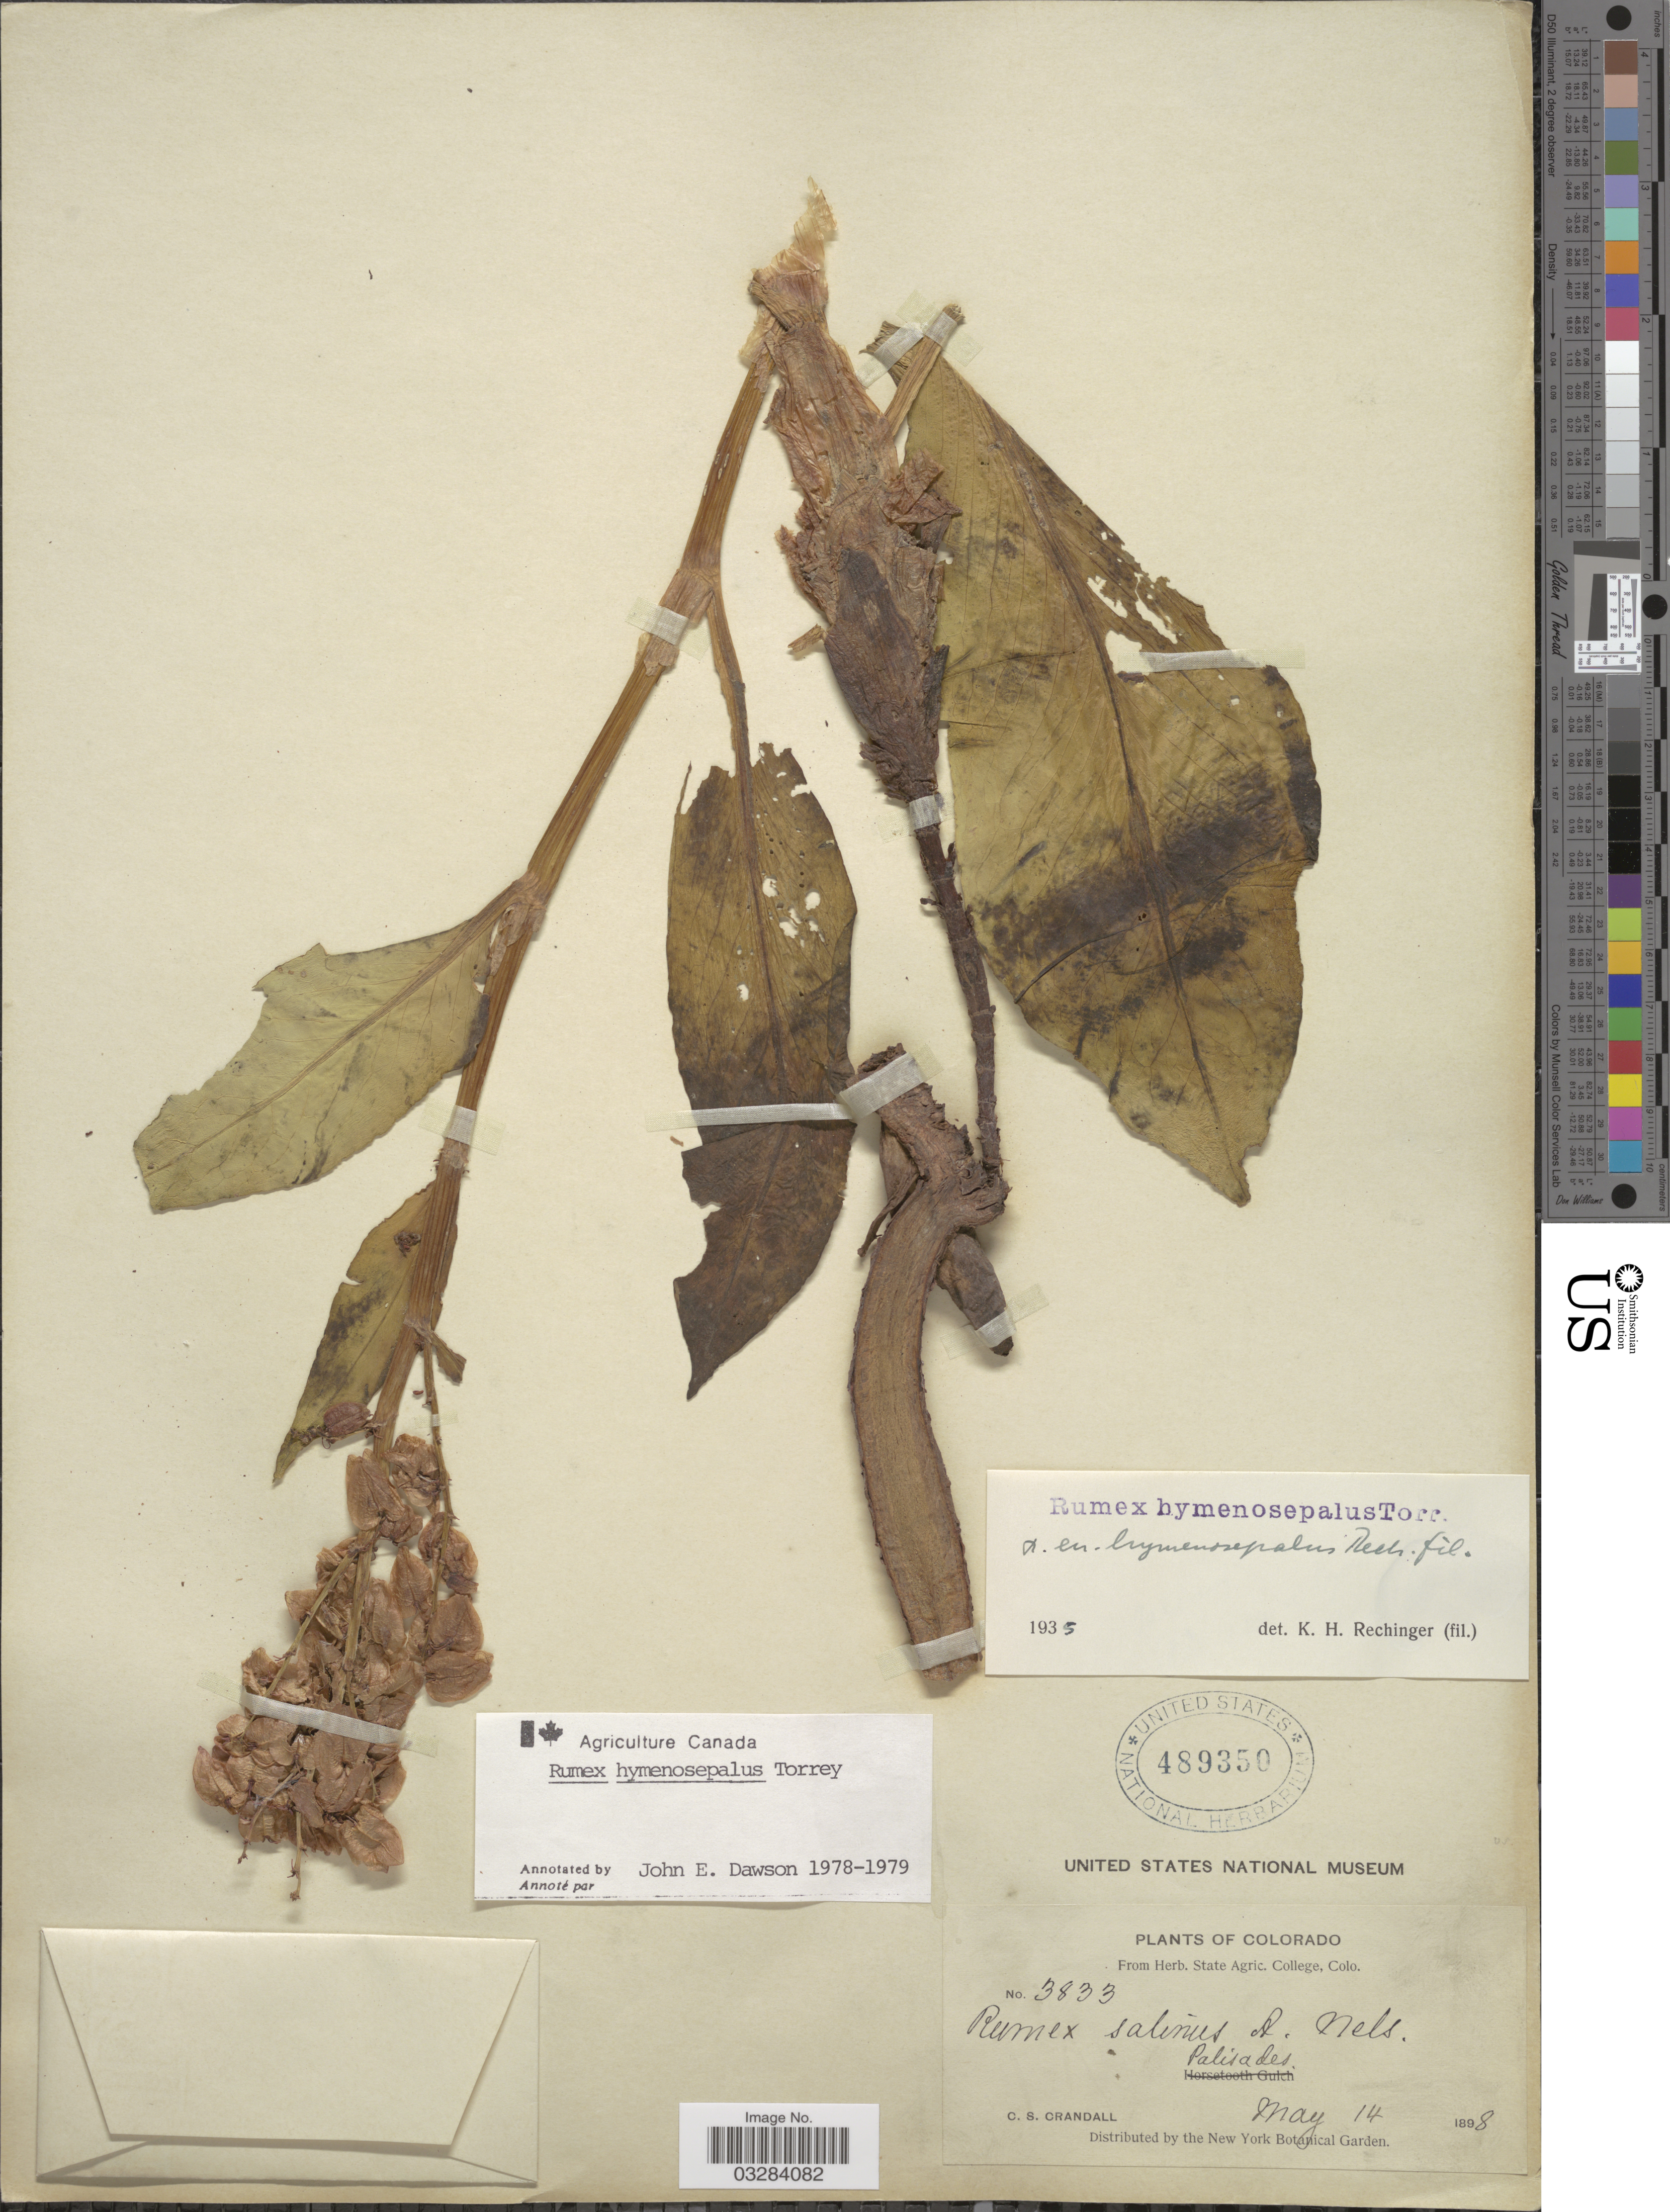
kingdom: Plantae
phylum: Tracheophyta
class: Magnoliopsida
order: Caryophyllales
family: Polygonaceae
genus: Rumex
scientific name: Rumex hymenosepalus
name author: Torr.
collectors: C. Crandall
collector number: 3833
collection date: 1898-05-14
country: United States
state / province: Colorado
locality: Palisades.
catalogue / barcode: US 489350